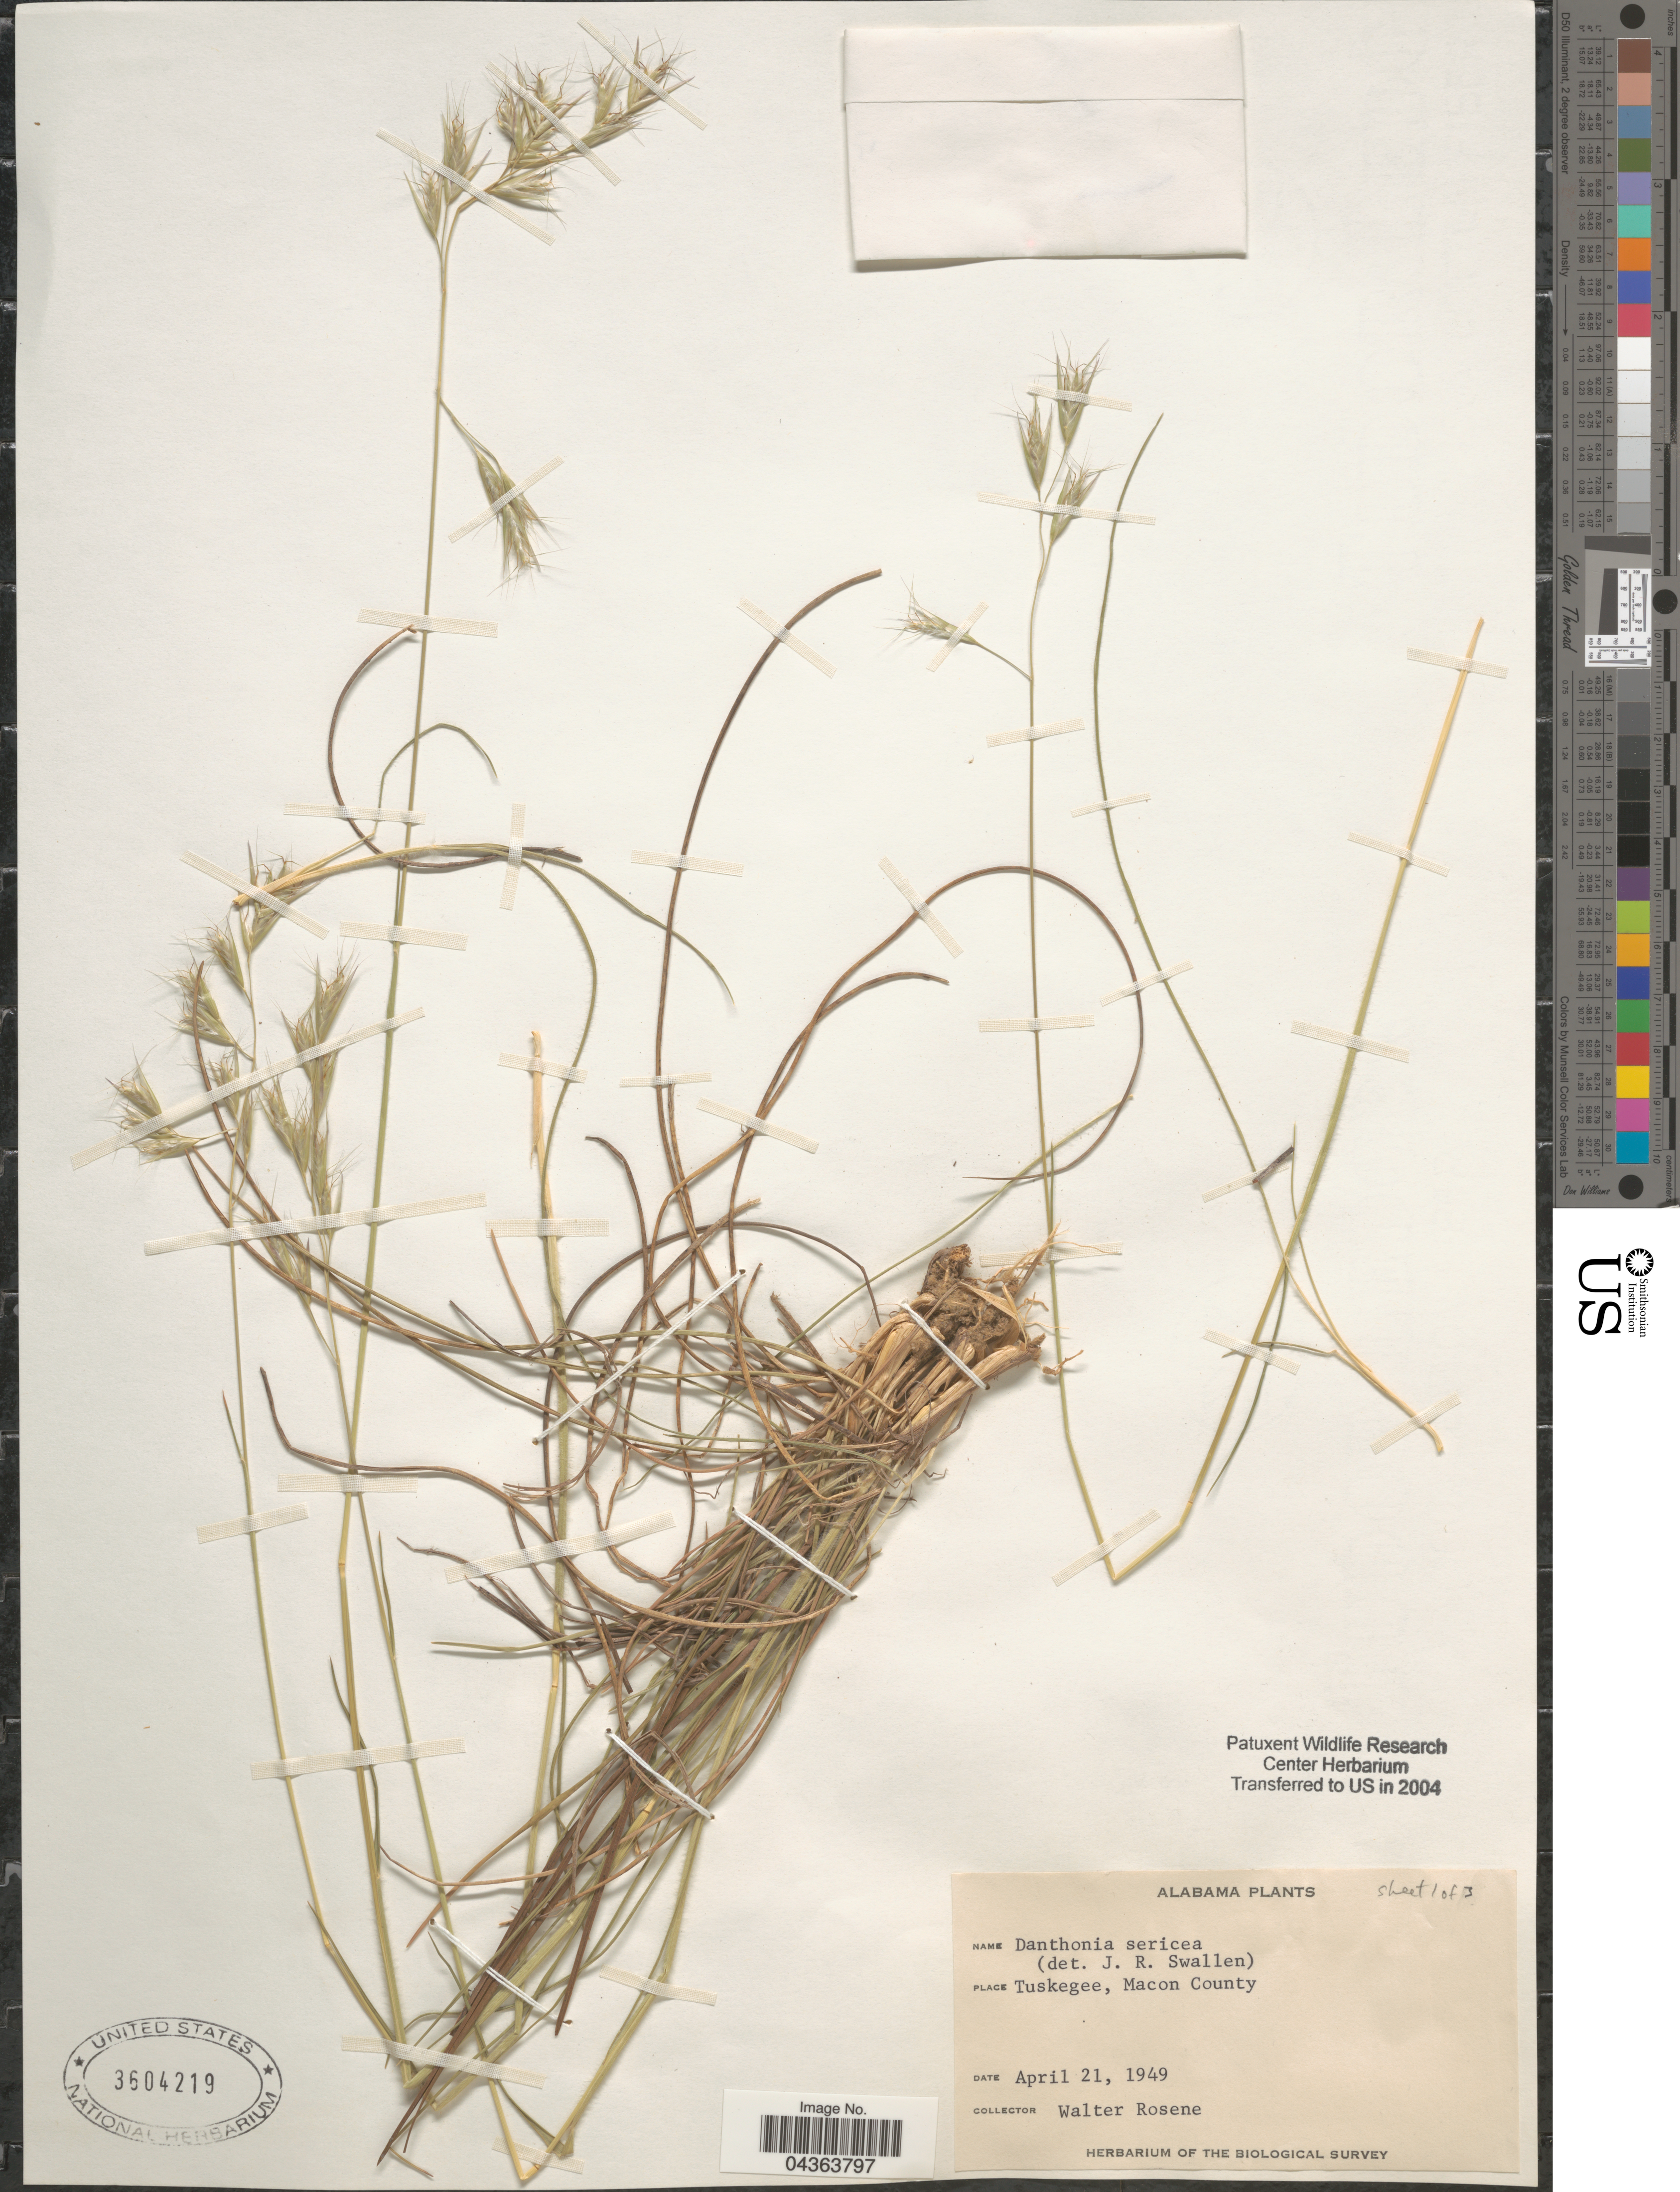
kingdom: Plantae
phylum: Tracheophyta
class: Liliopsida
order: Poales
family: Poaceae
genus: Danthonia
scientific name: Danthonia sericea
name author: Nutt.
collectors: W. Rosene Jr.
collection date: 1949-04-21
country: United States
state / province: Alabama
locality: Tuskegee, Macon County. The Biological Survey.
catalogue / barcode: US 3604219